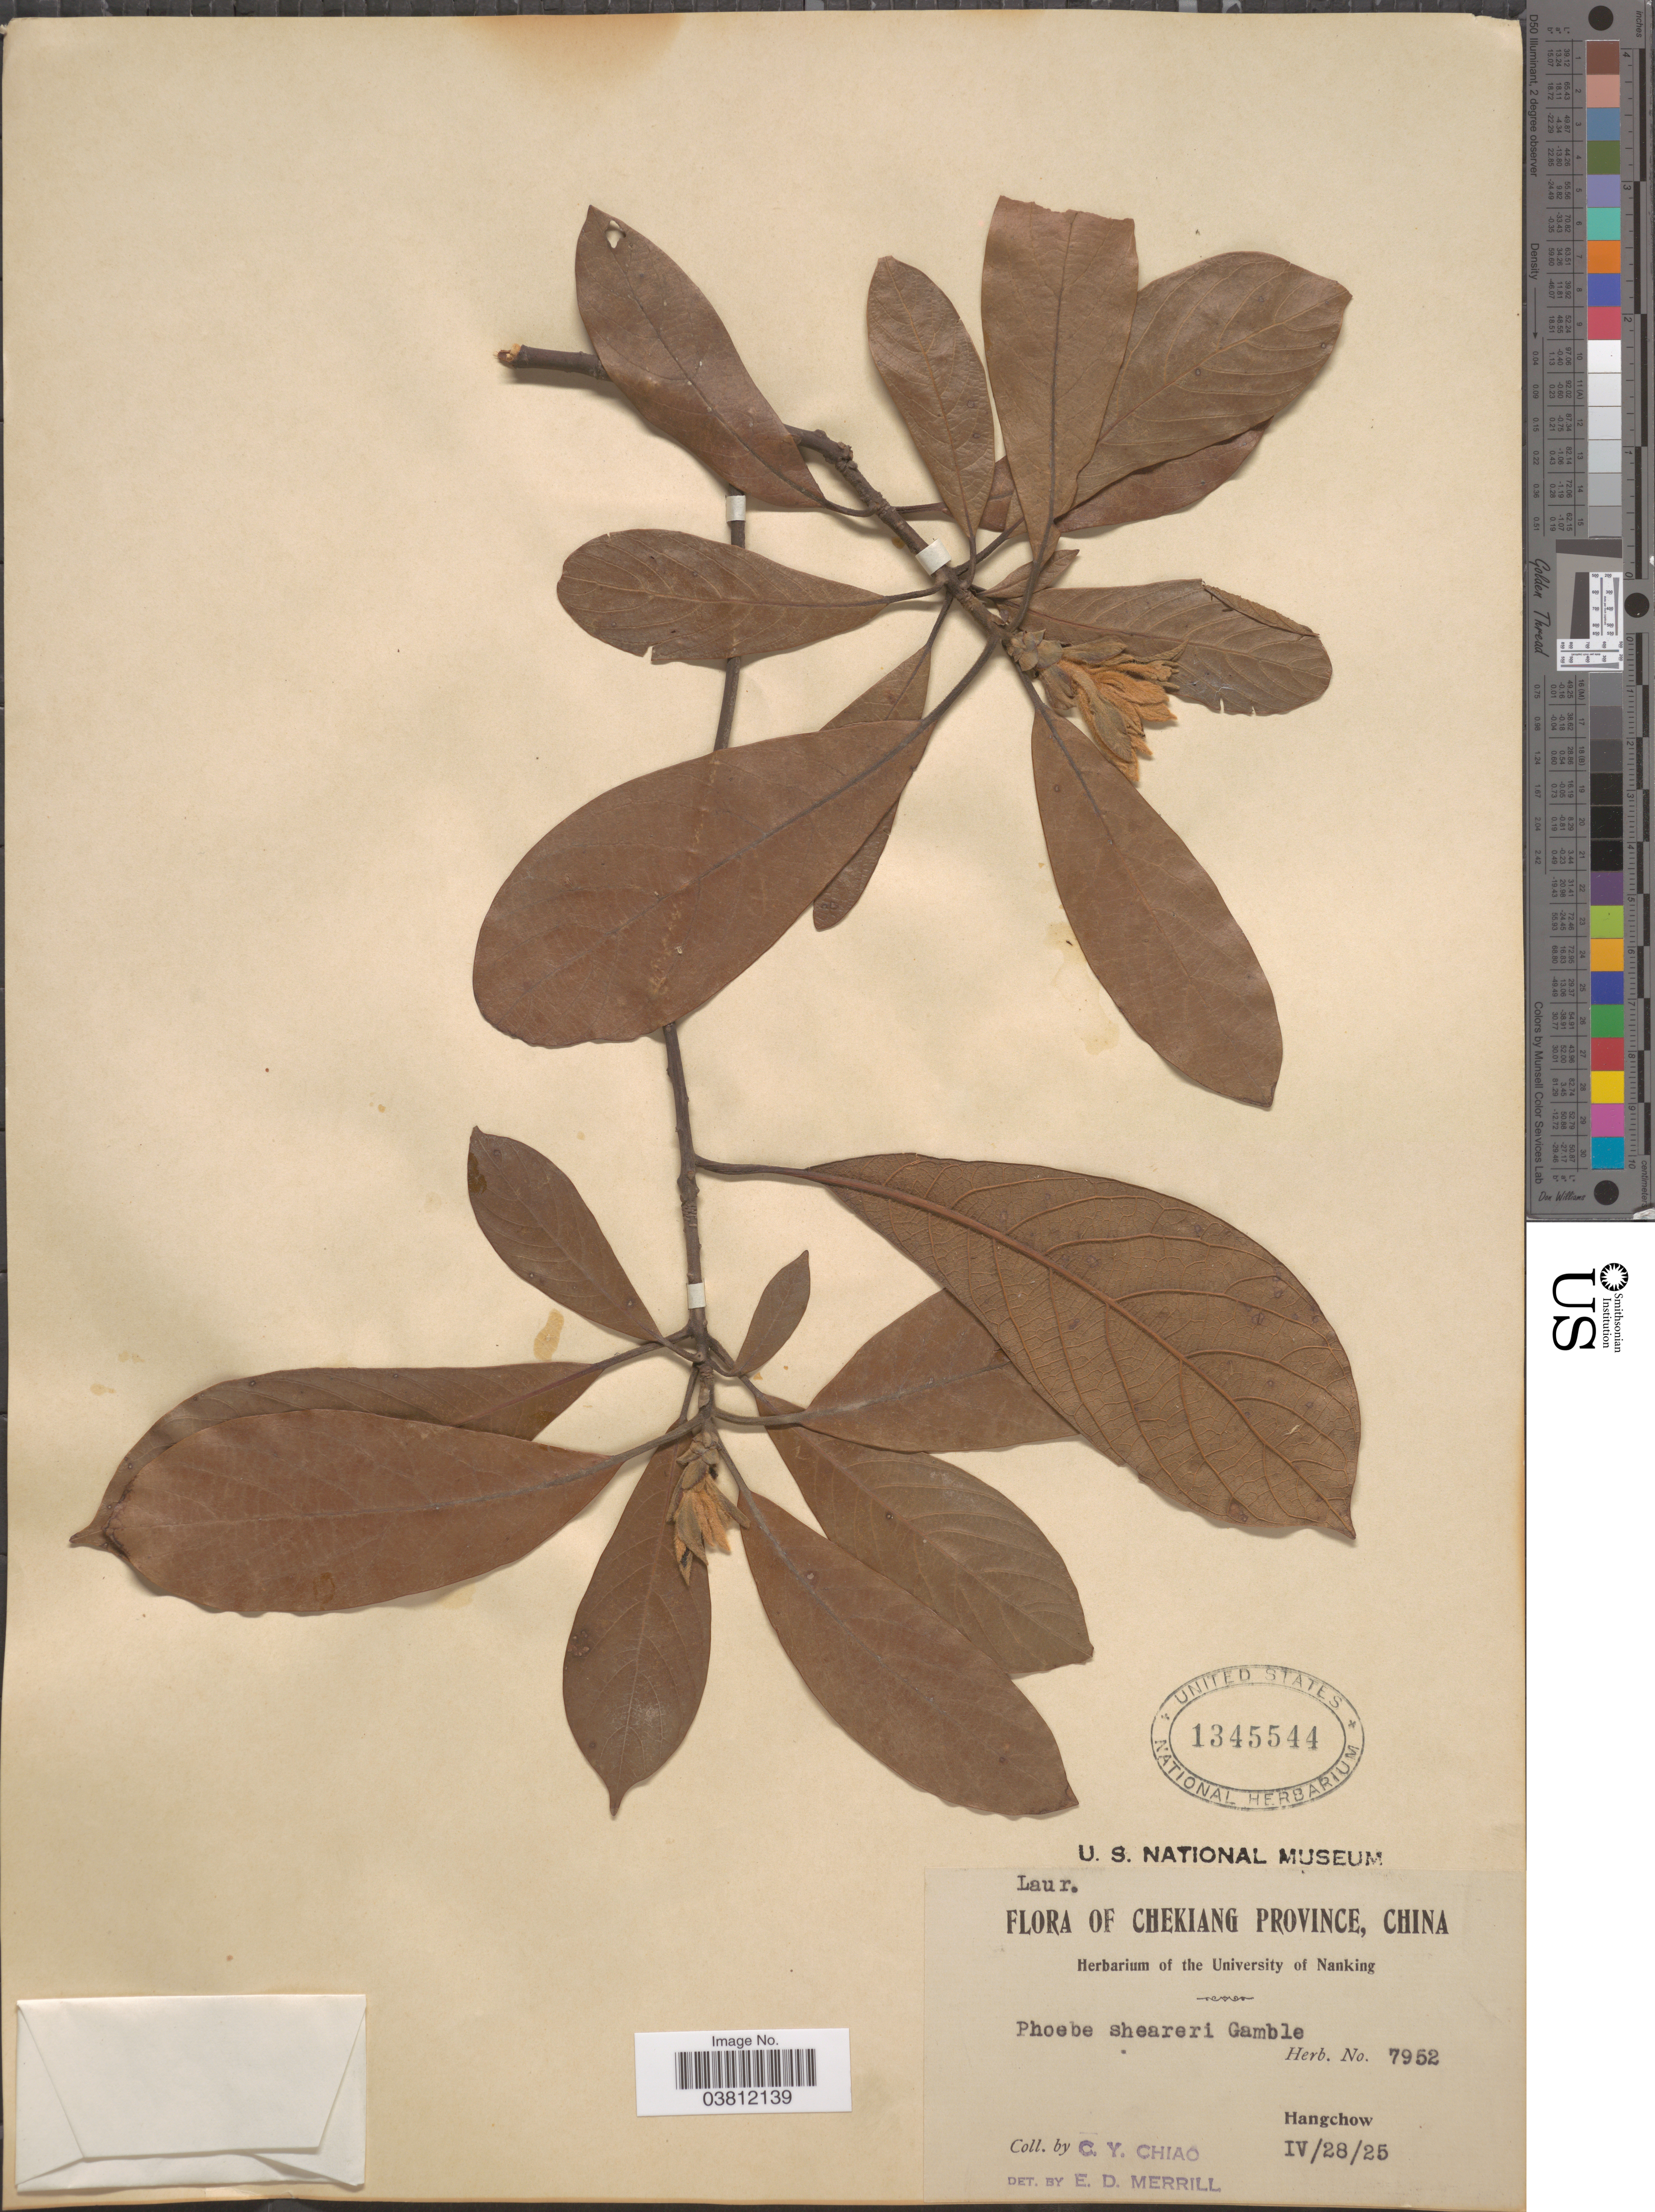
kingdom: Plantae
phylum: Tracheophyta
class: Magnoliopsida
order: Laurales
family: Lauraceae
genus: Phoebe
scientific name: Phoebe sheareri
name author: (Hemsl.) Gamble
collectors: C. Y. Chiao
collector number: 7952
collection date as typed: Transcribed d/m/y: 28/4/28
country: China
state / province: Zhejiang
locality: Chekiang Province. Hangchow.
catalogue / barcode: US 1345544